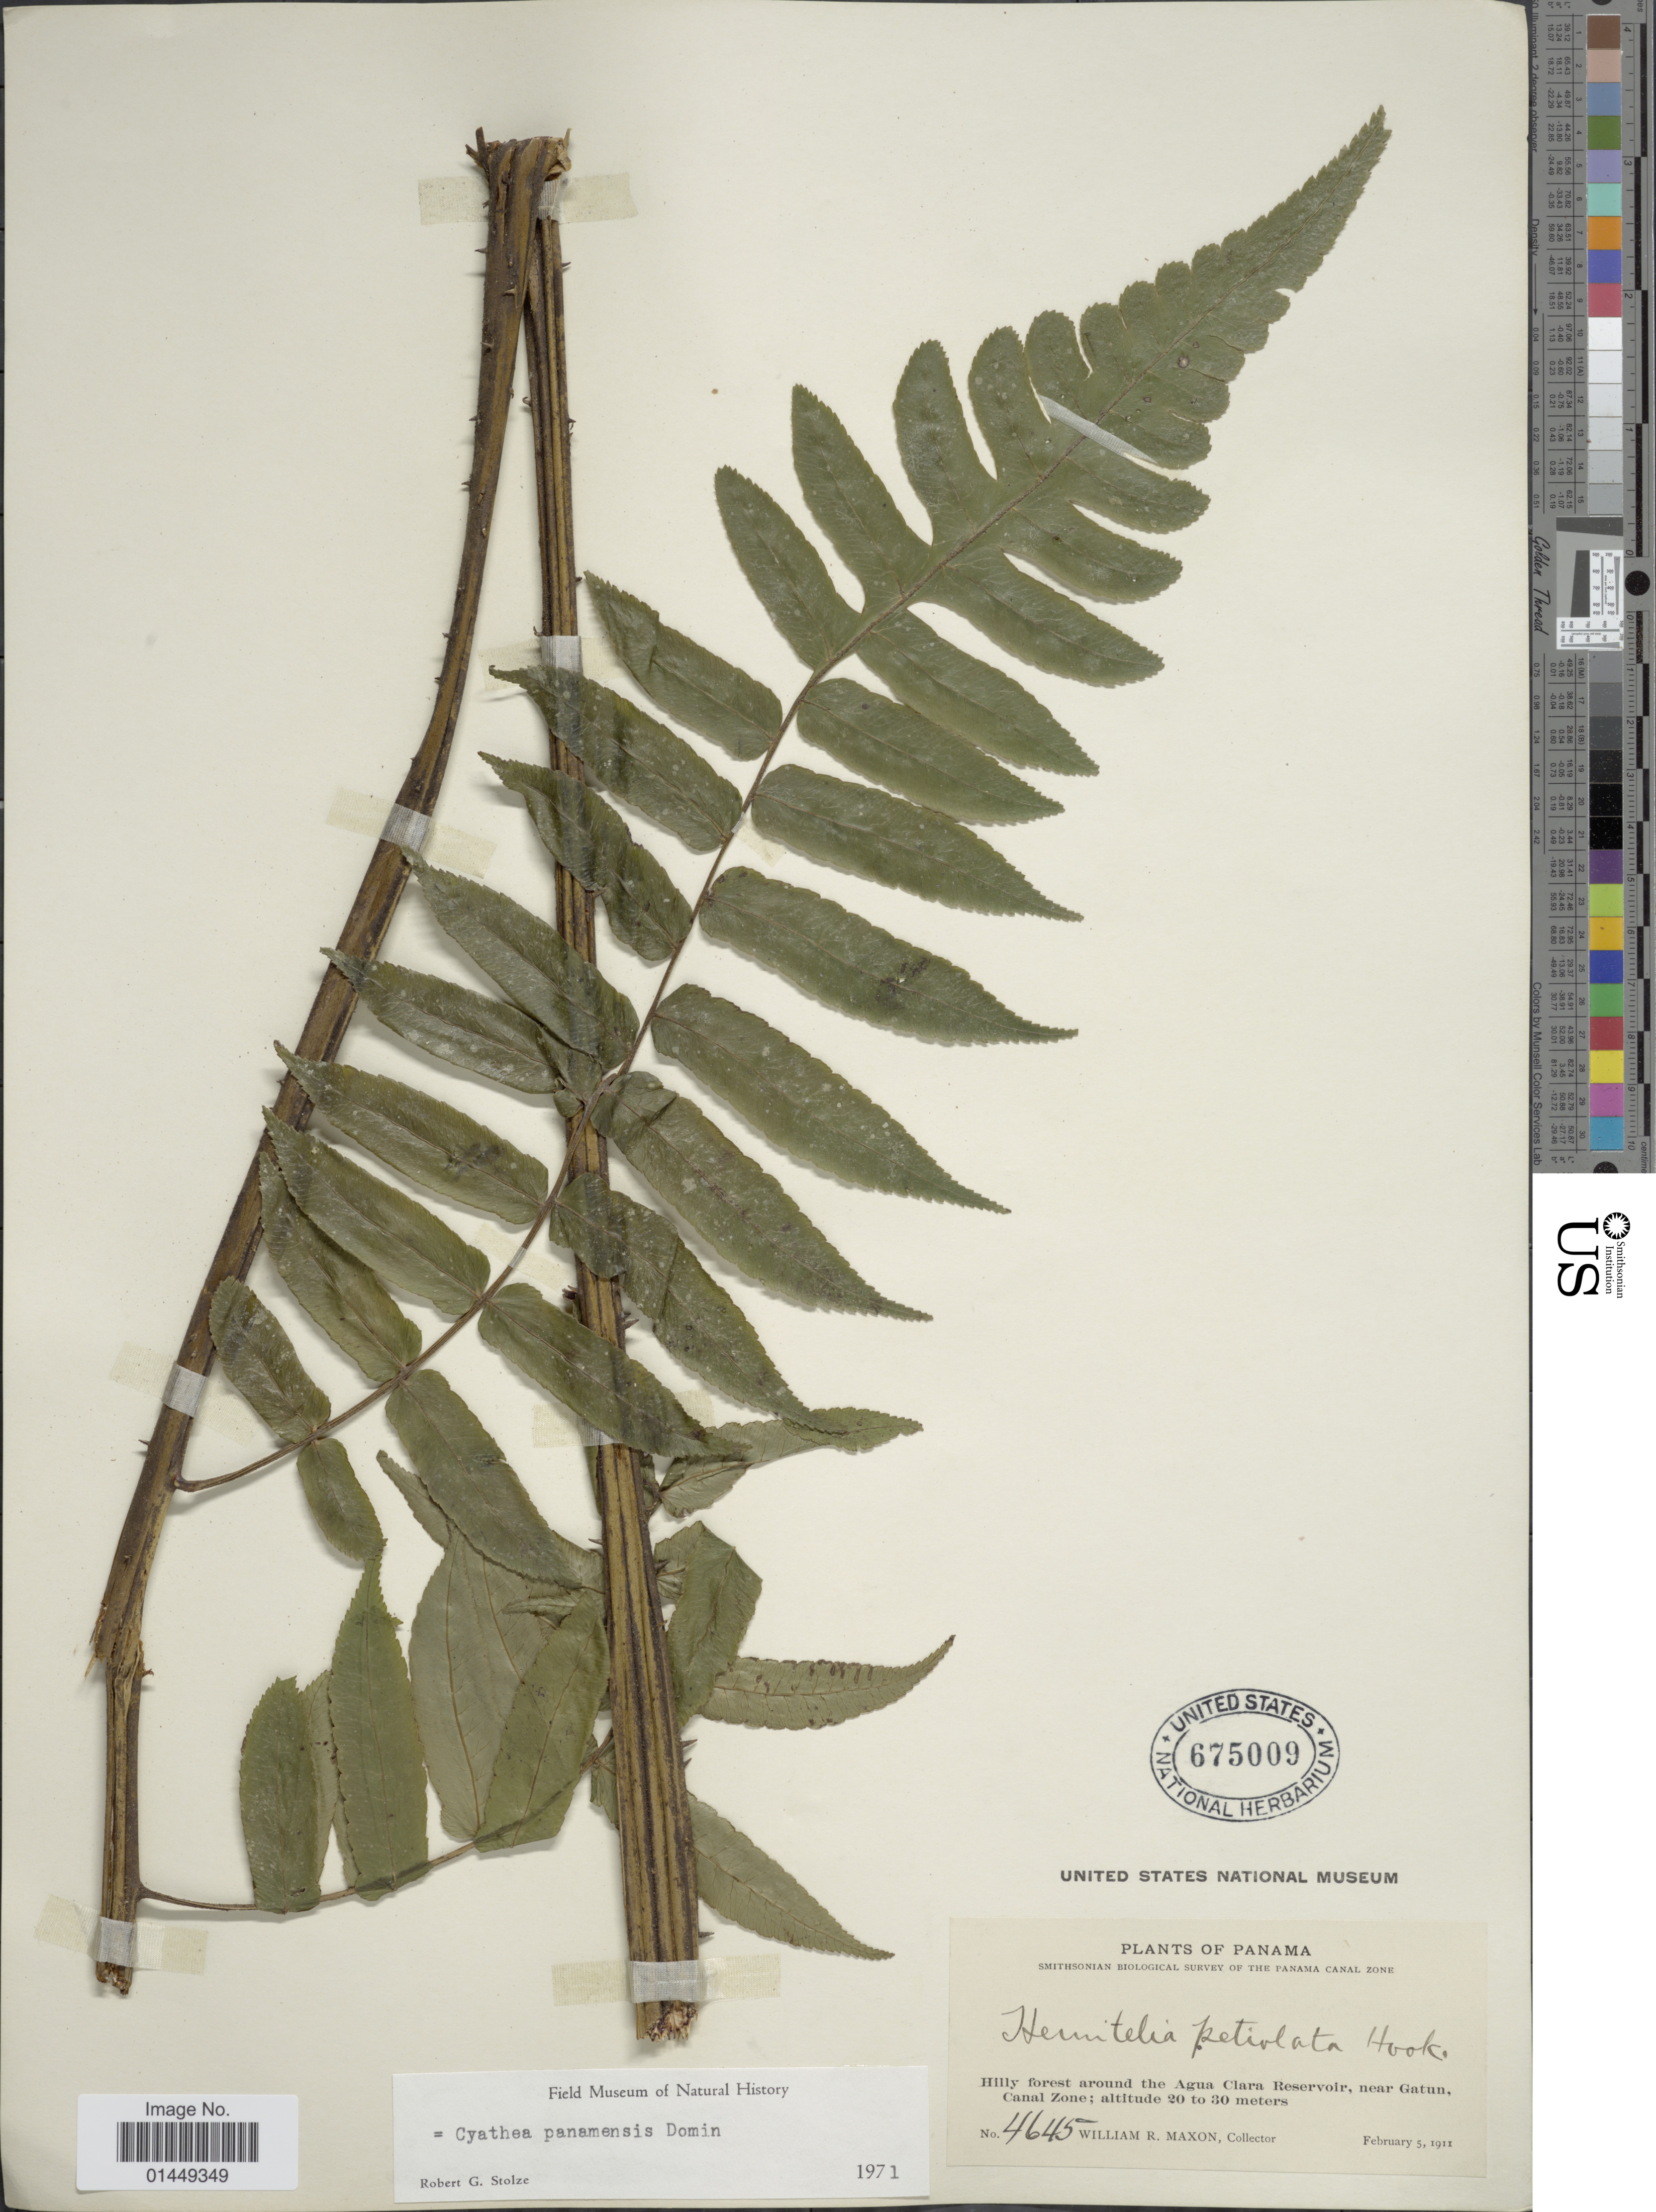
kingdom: Plantae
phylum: Tracheophyta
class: Polypodiopsida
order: Cyatheales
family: Cyatheaceae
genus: Cyathea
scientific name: Cyathea petiolata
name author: (Hook.) R.M. Tryon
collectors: W. R. Maxon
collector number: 4645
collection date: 1911-02-05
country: Panama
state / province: Colón / Panamá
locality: Hilly forest around the Agua Clara Reservoir, near Gatun, Canal Zone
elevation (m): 20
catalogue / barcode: US 675009